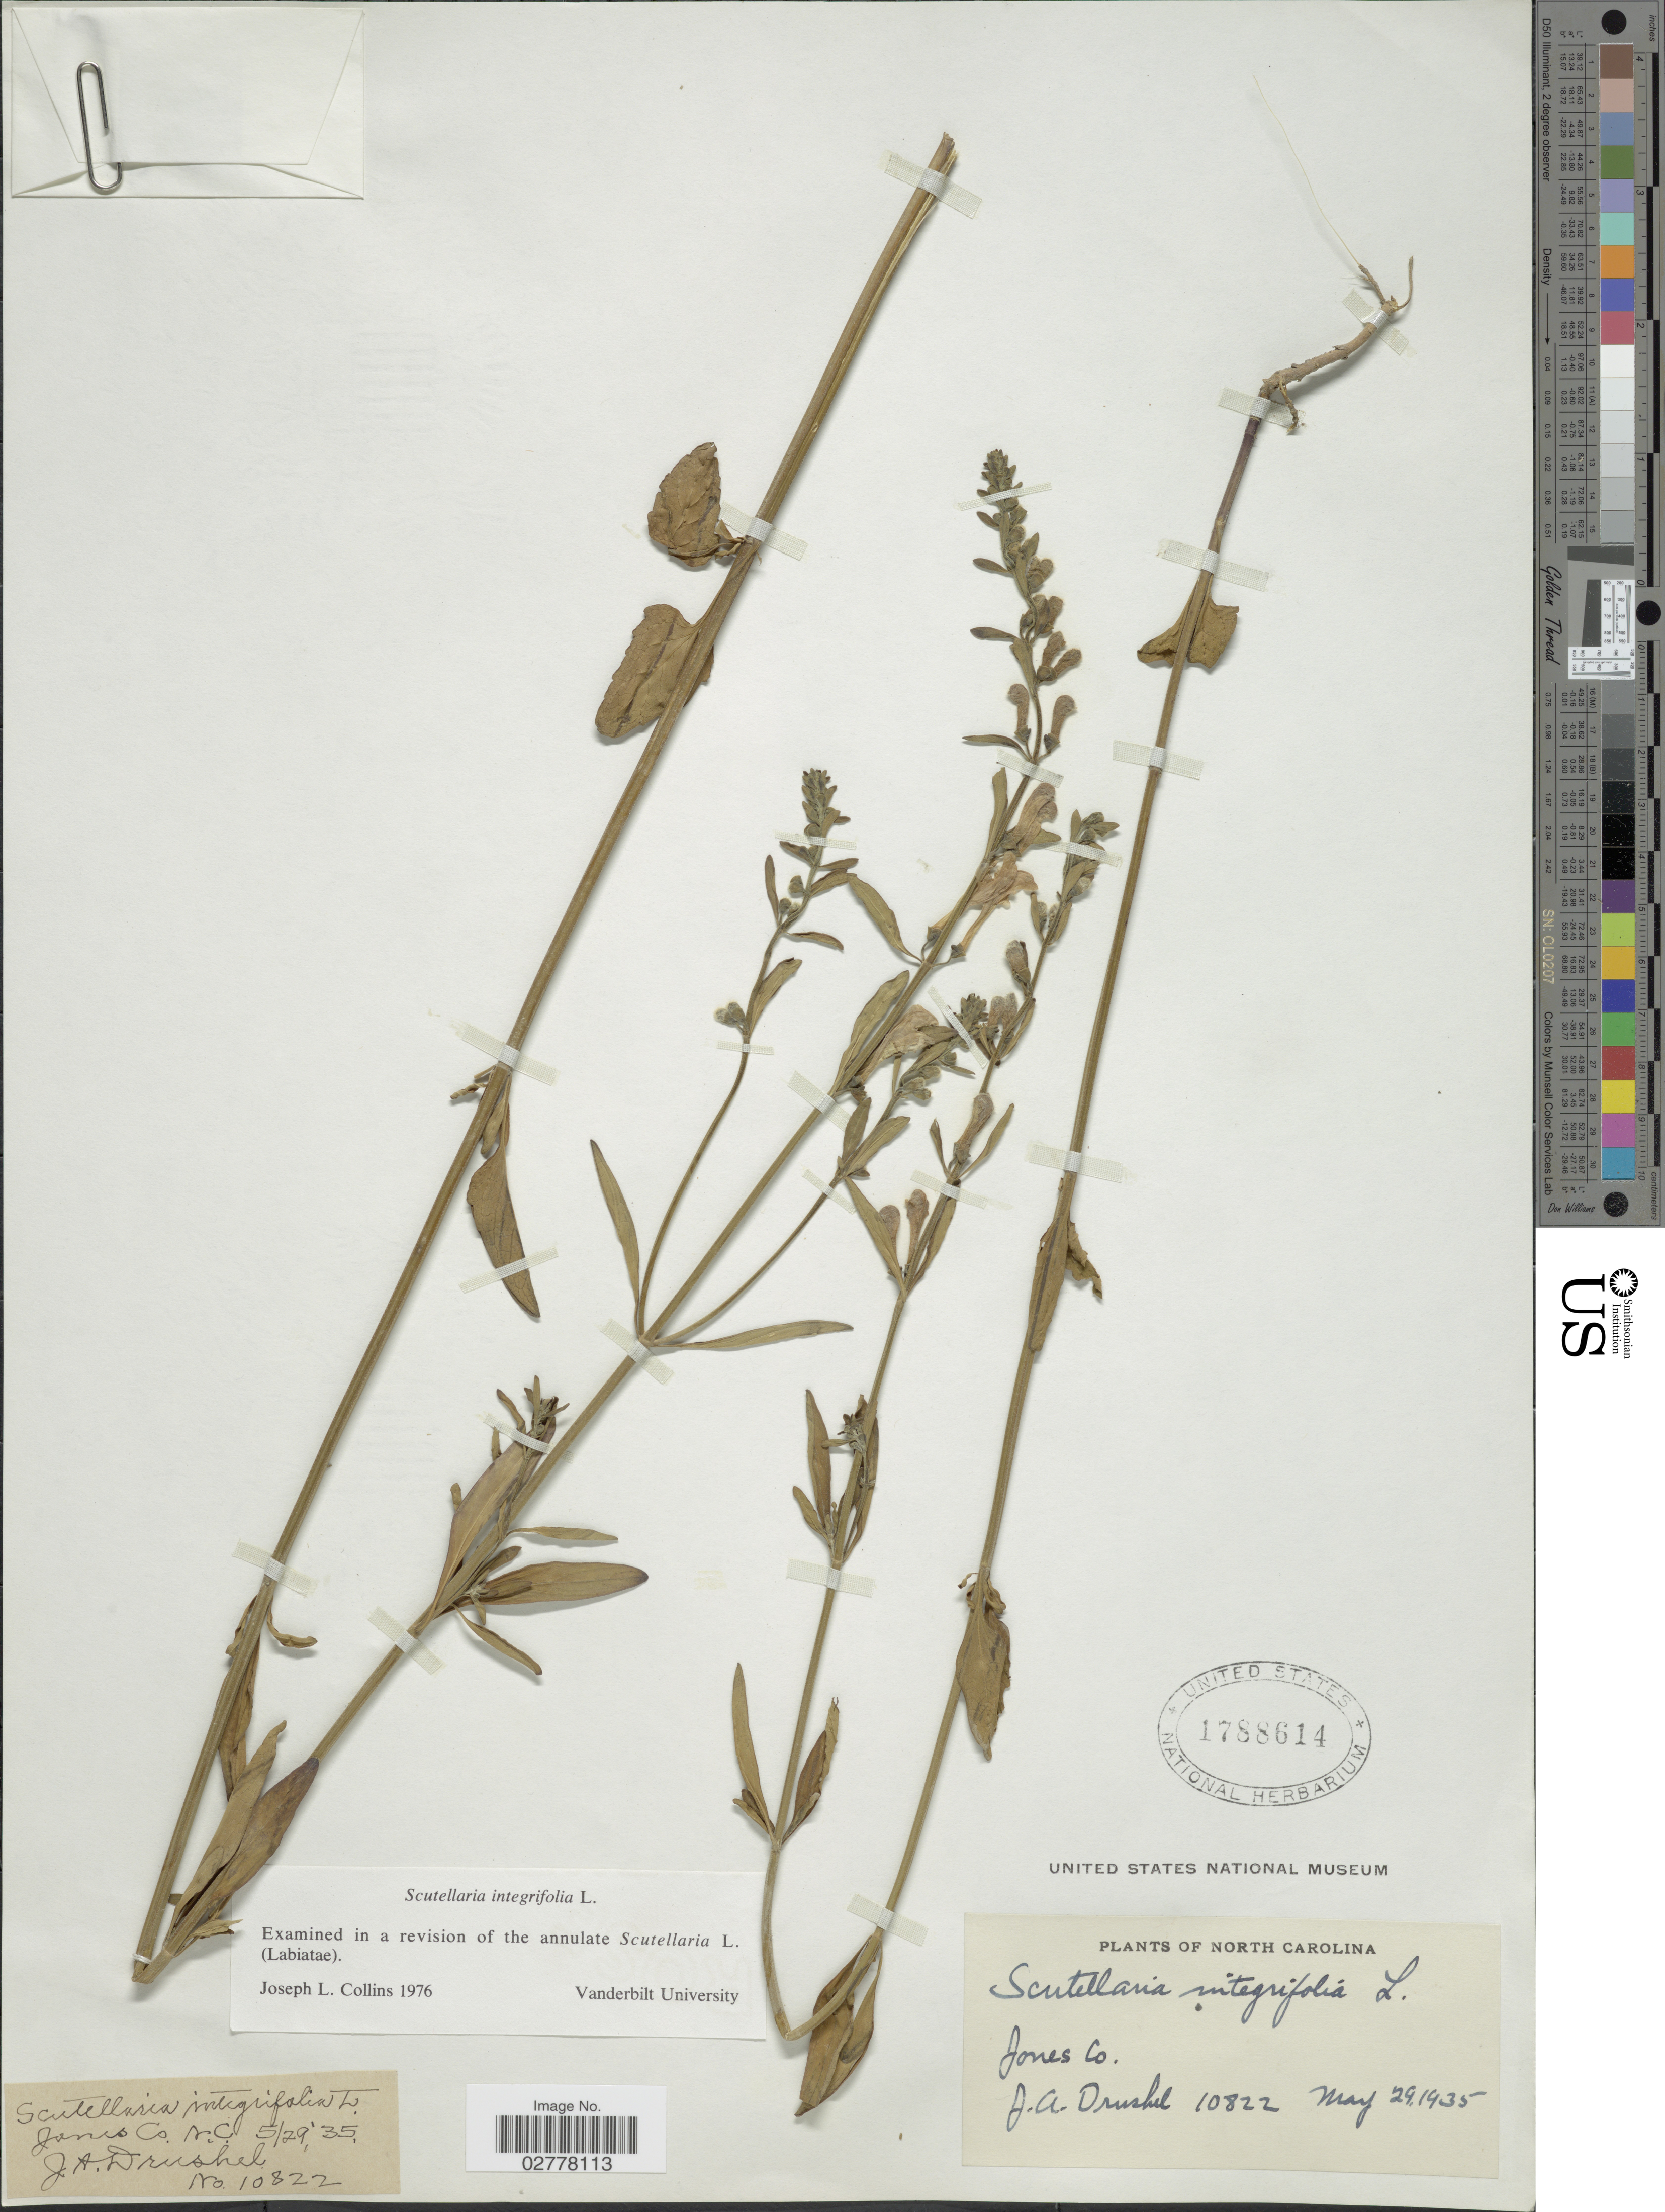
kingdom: Plantae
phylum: Tracheophyta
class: Magnoliopsida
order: Lamiales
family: Lamiaceae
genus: Scutellaria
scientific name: Scutellaria integrifolia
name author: L.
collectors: J. A. Drushel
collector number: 10822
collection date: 1935-05-29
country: United States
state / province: North Carolina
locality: Jones Co.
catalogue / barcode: US 1788614